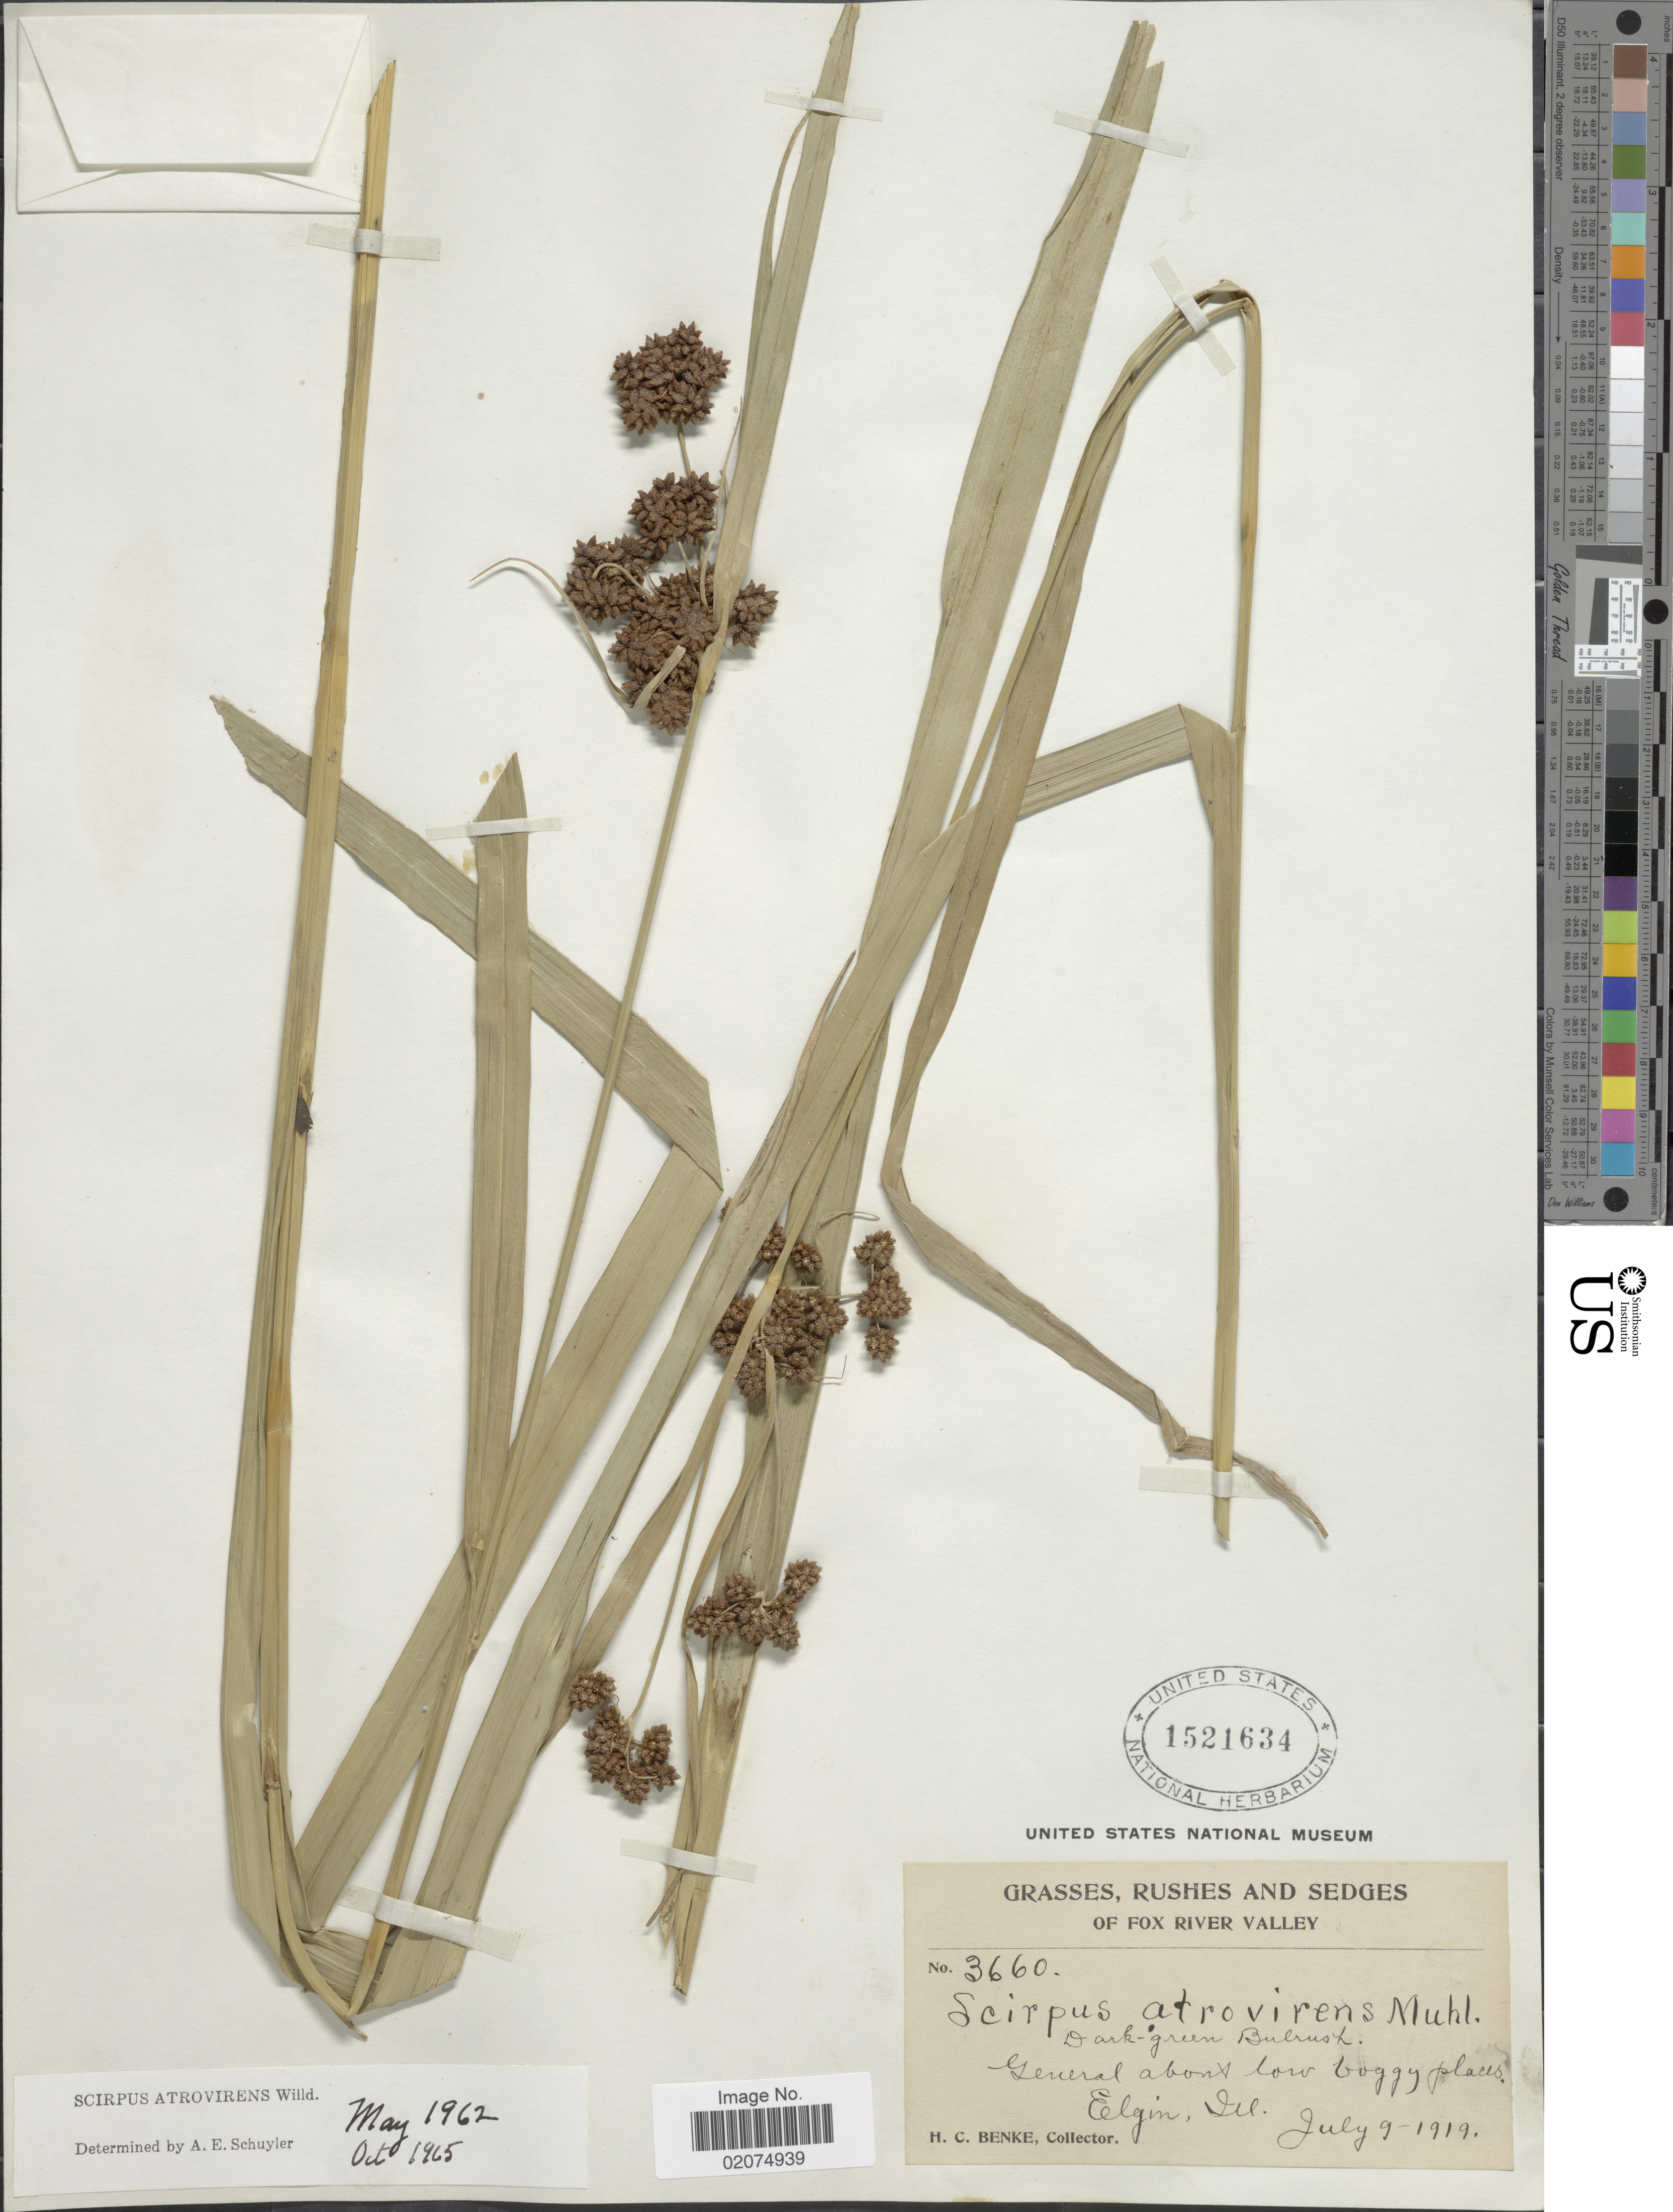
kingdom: Plantae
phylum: Tracheophyta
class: Liliopsida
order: Poales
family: Cyperaceae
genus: Scirpus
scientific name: Scirpus atrovirens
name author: Willd.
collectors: H. Benke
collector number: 3660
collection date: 1919-07-09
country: United States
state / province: Illinois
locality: Fox River Valley, Eelgin, Ill.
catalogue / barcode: US 1521634